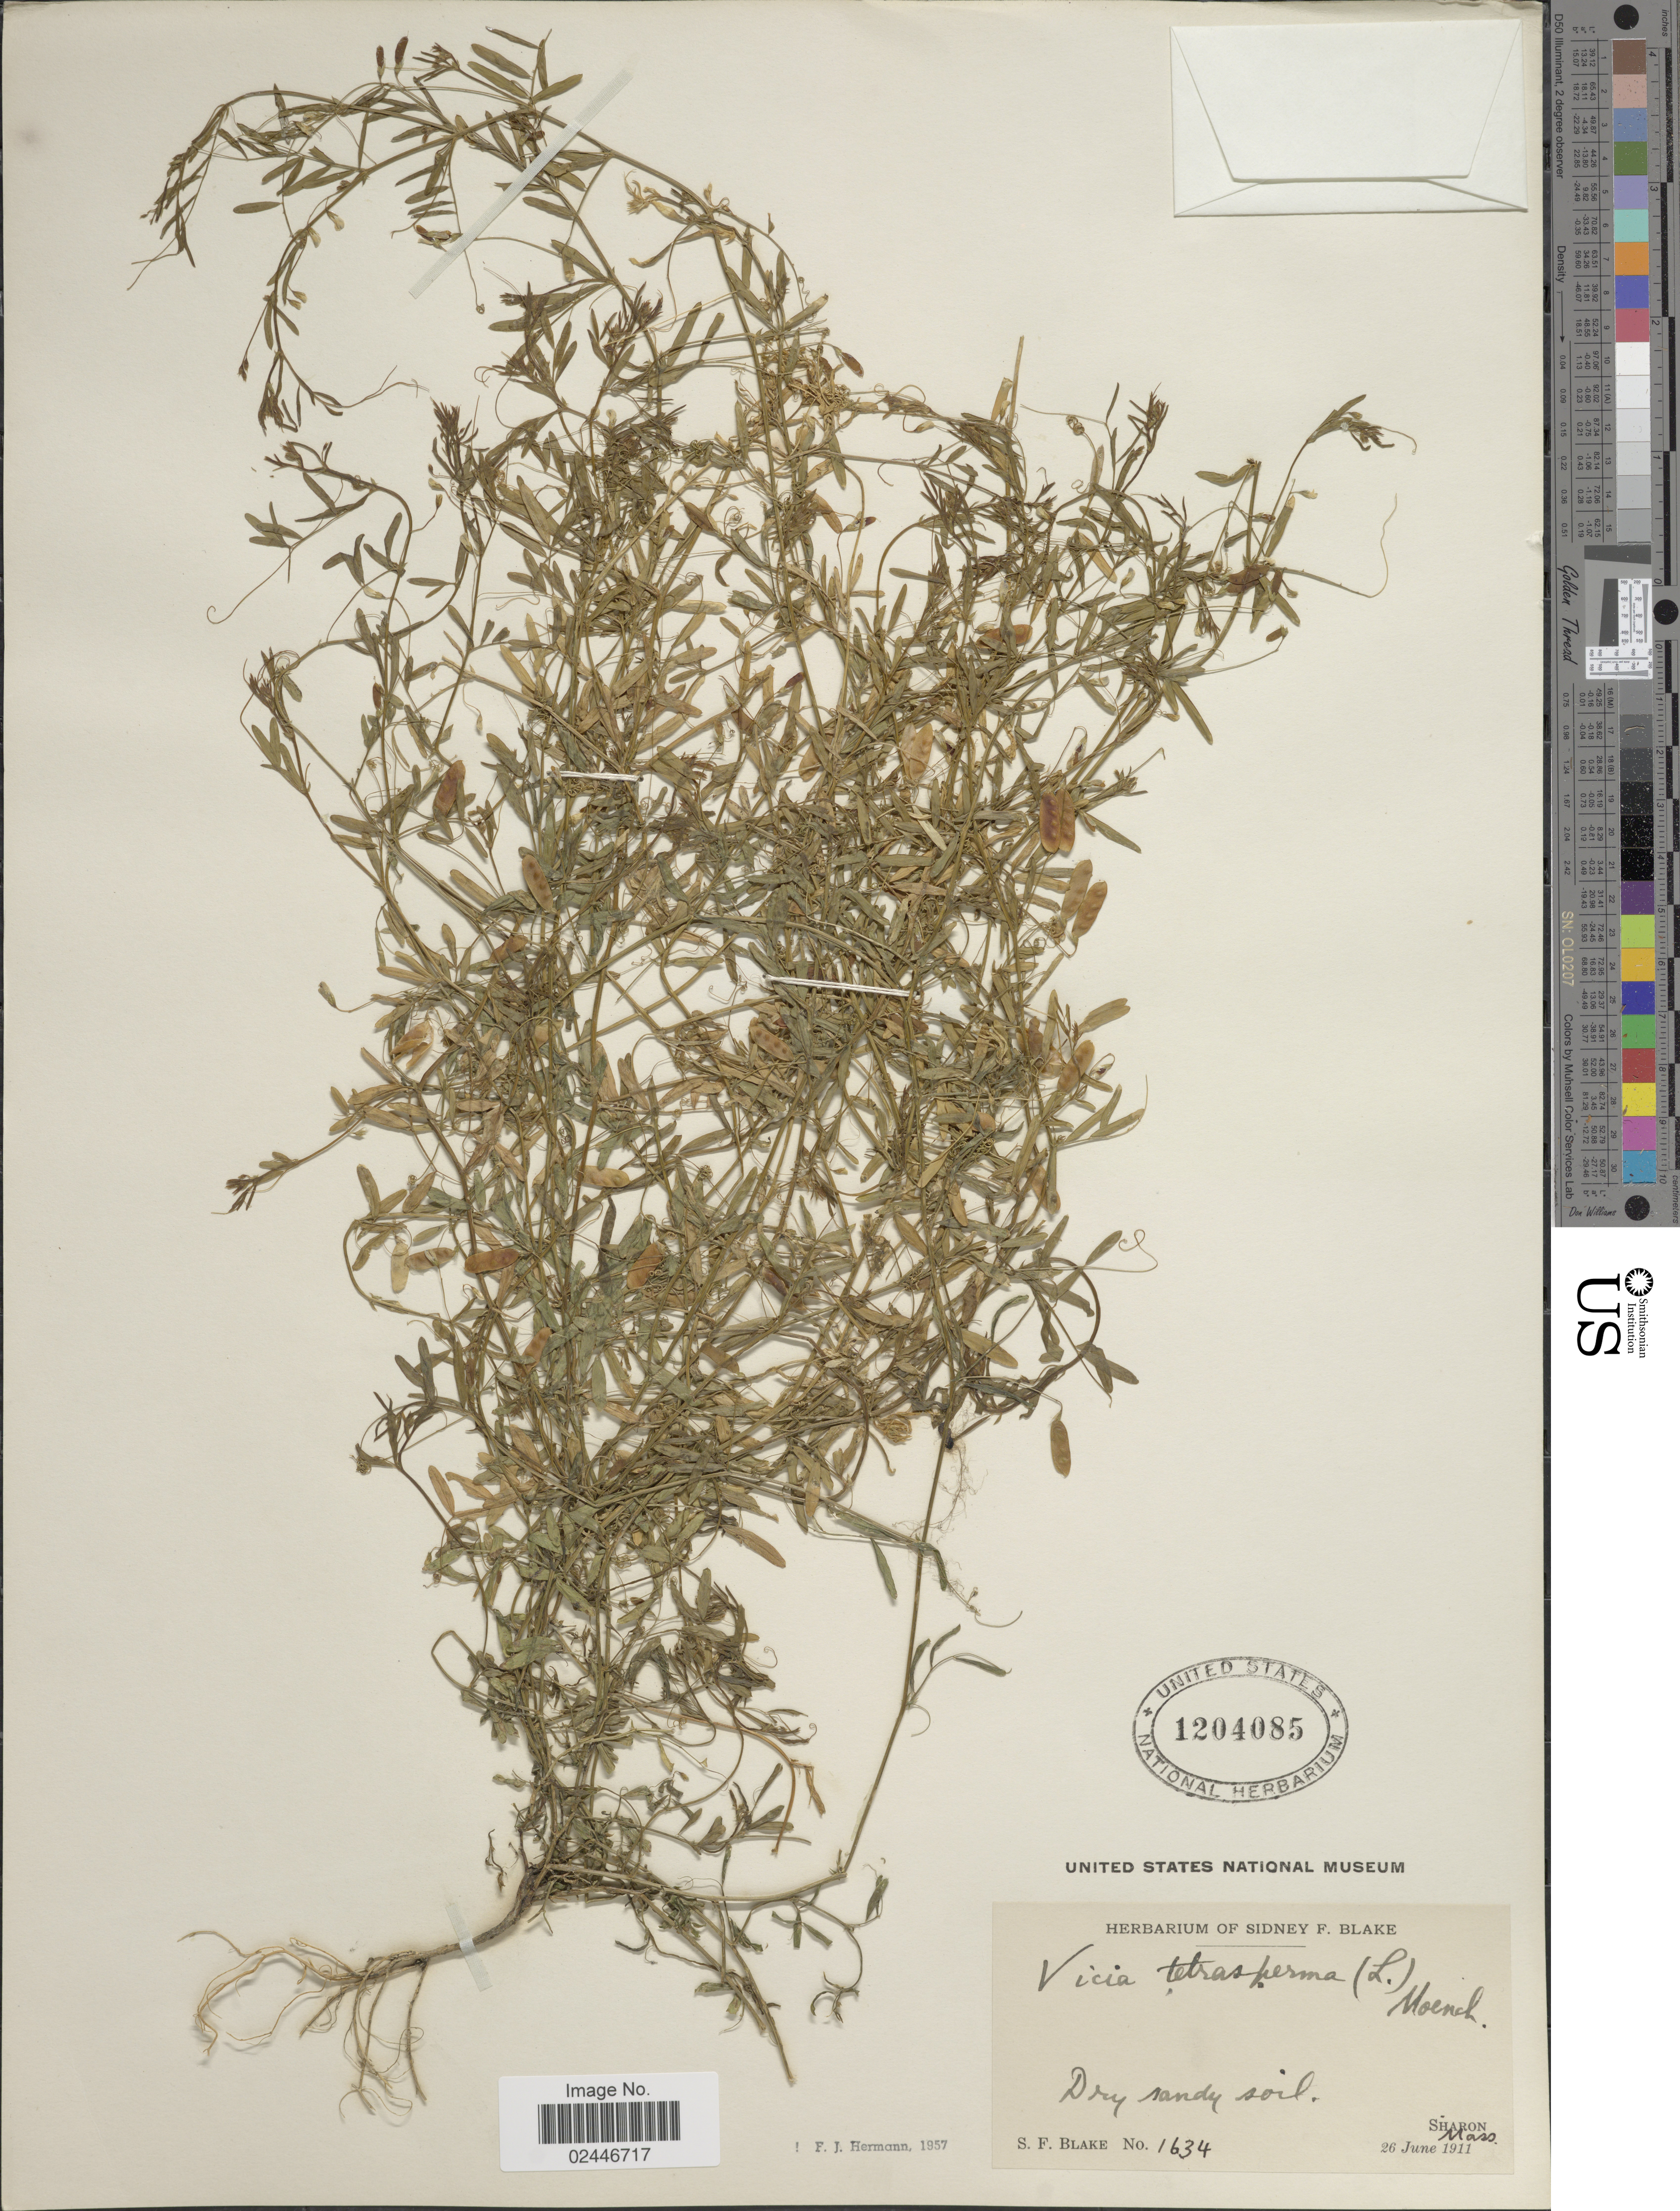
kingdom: Plantae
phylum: Tracheophyta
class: Magnoliopsida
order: Fabales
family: Fabaceae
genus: Vicia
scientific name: Vicia tetrasperma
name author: (L.) Schreb.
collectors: S. Blake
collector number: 1634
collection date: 1911-06-26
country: United States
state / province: Massachusetts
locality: Dry sandy soil, Sharon.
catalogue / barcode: US 1204085